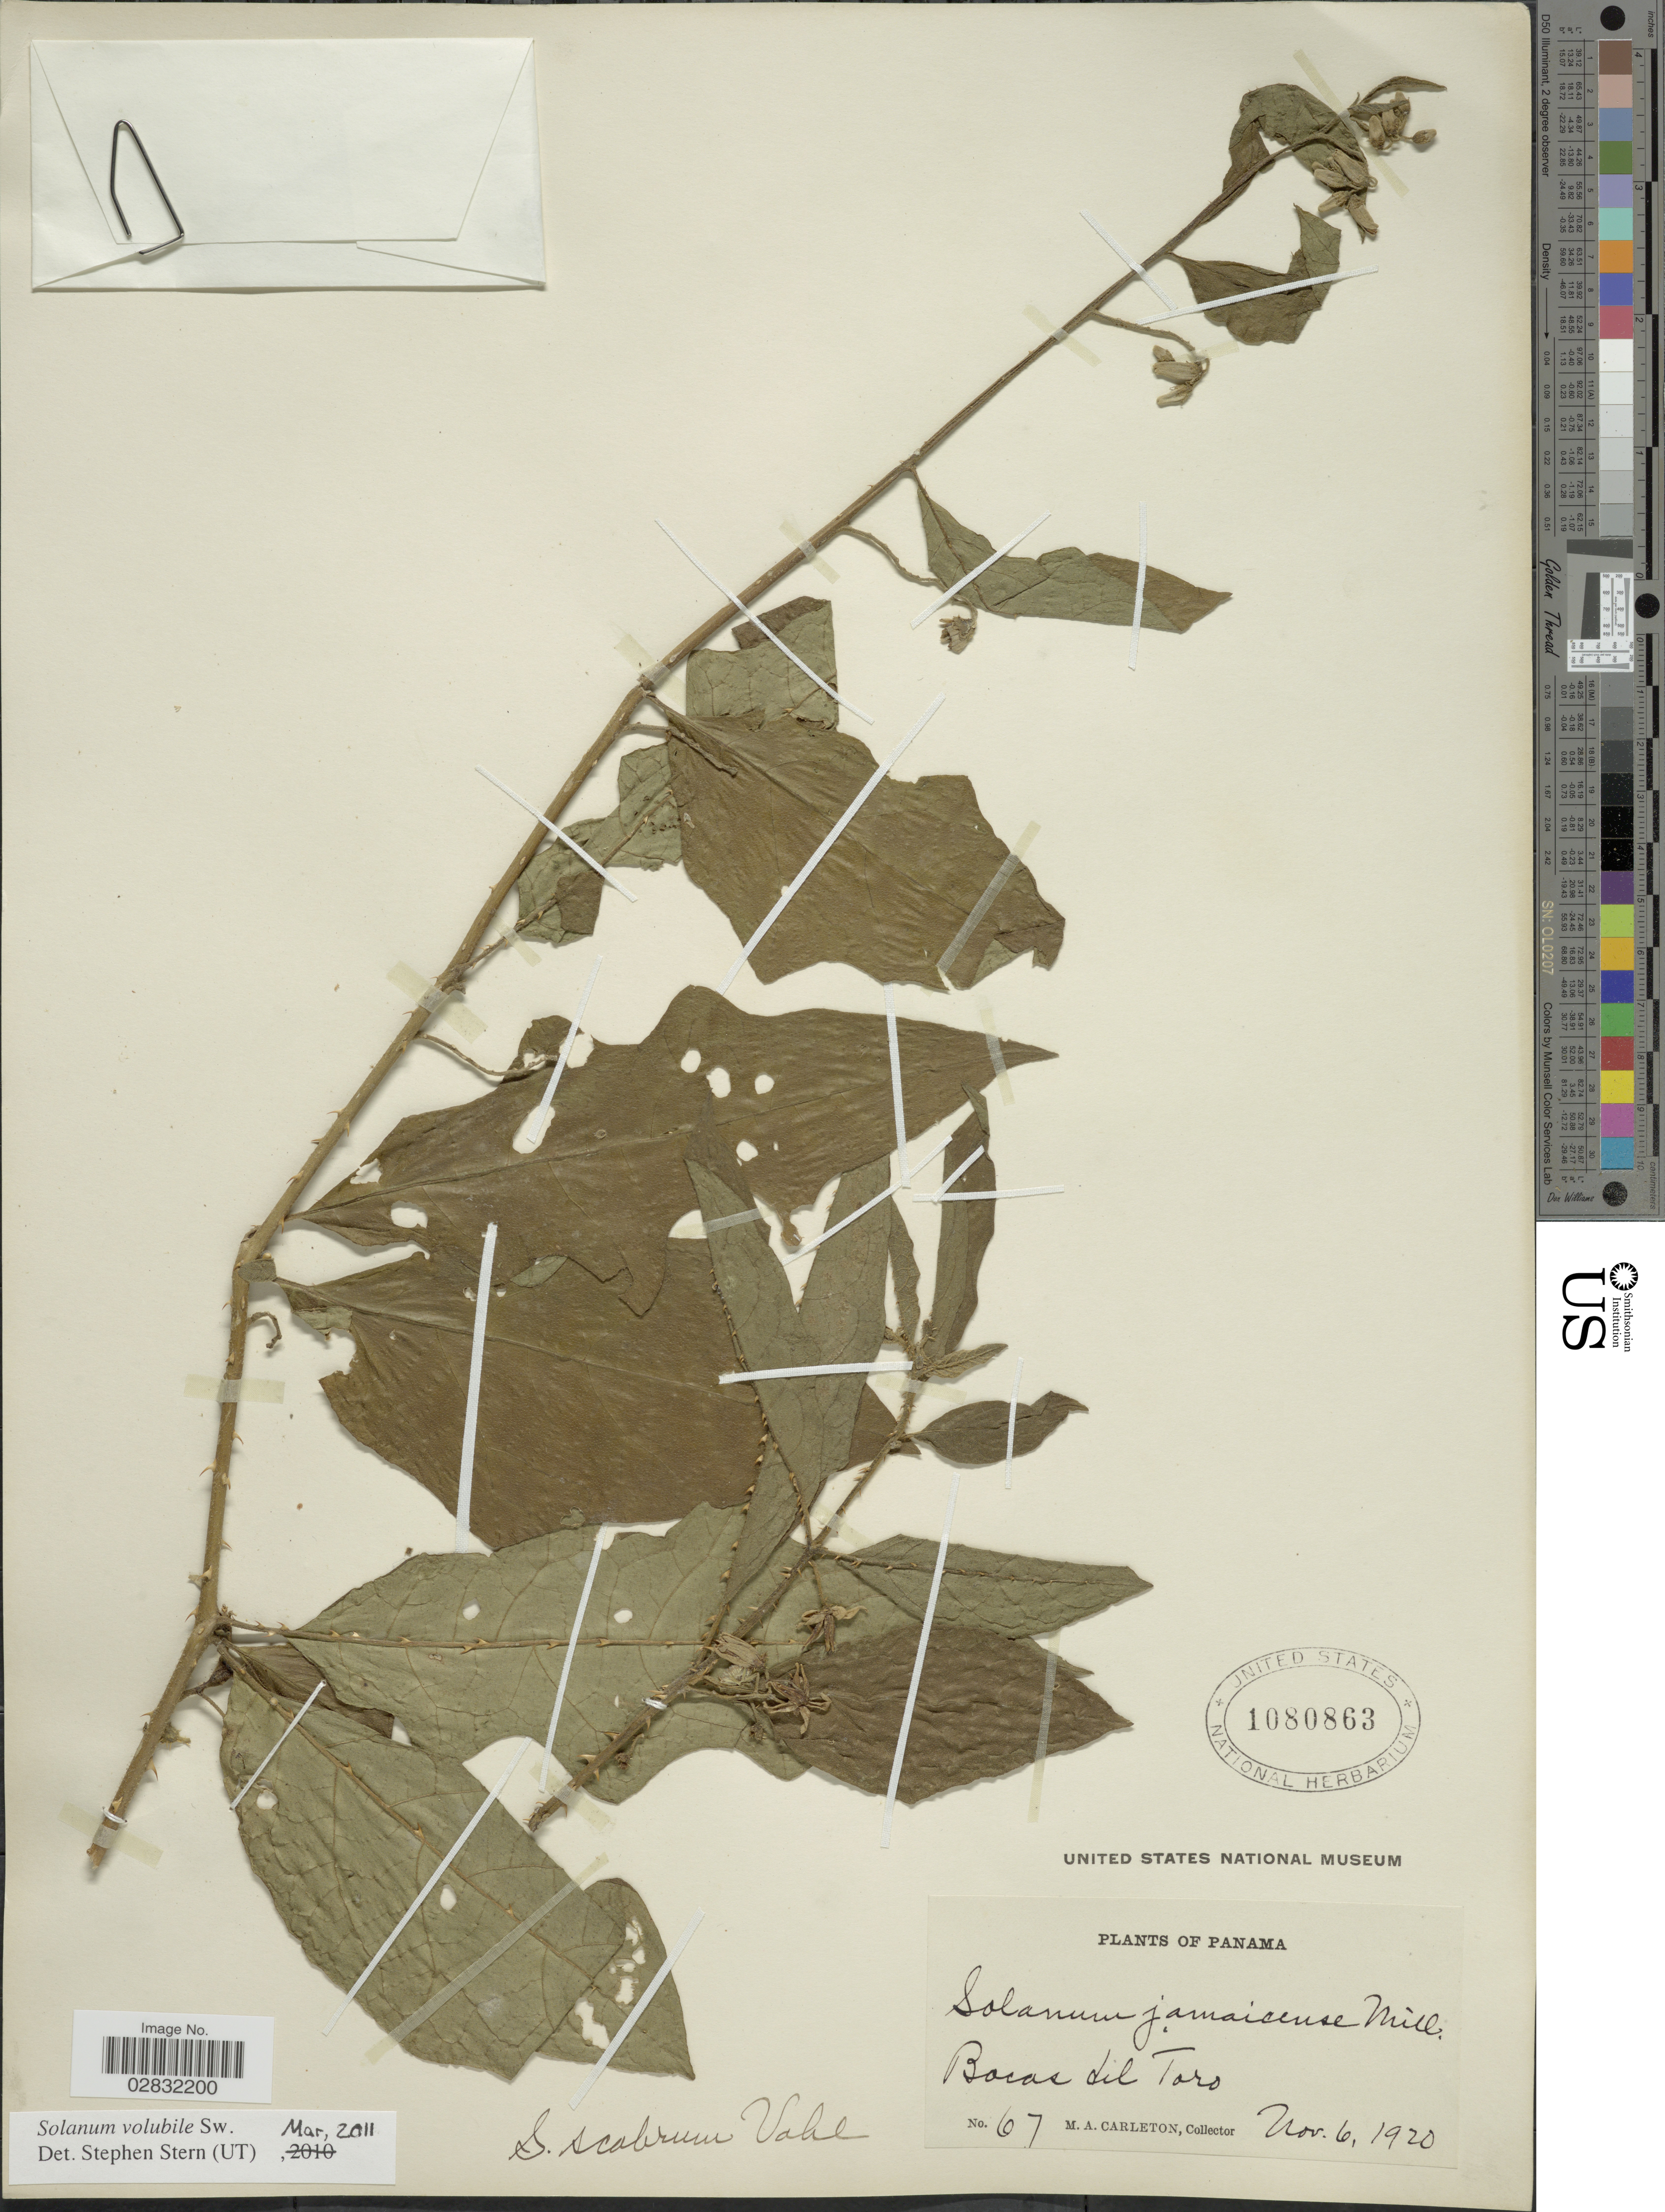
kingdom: Plantae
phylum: Tracheophyta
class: Magnoliopsida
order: Solanales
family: Solanaceae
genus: Solanum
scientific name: Solanum volubile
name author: Sw.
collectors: M. A. Carleton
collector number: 67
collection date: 1920-11-06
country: Panama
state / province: Bocas del Toro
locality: Bocas del Toro.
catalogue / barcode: US 1080863